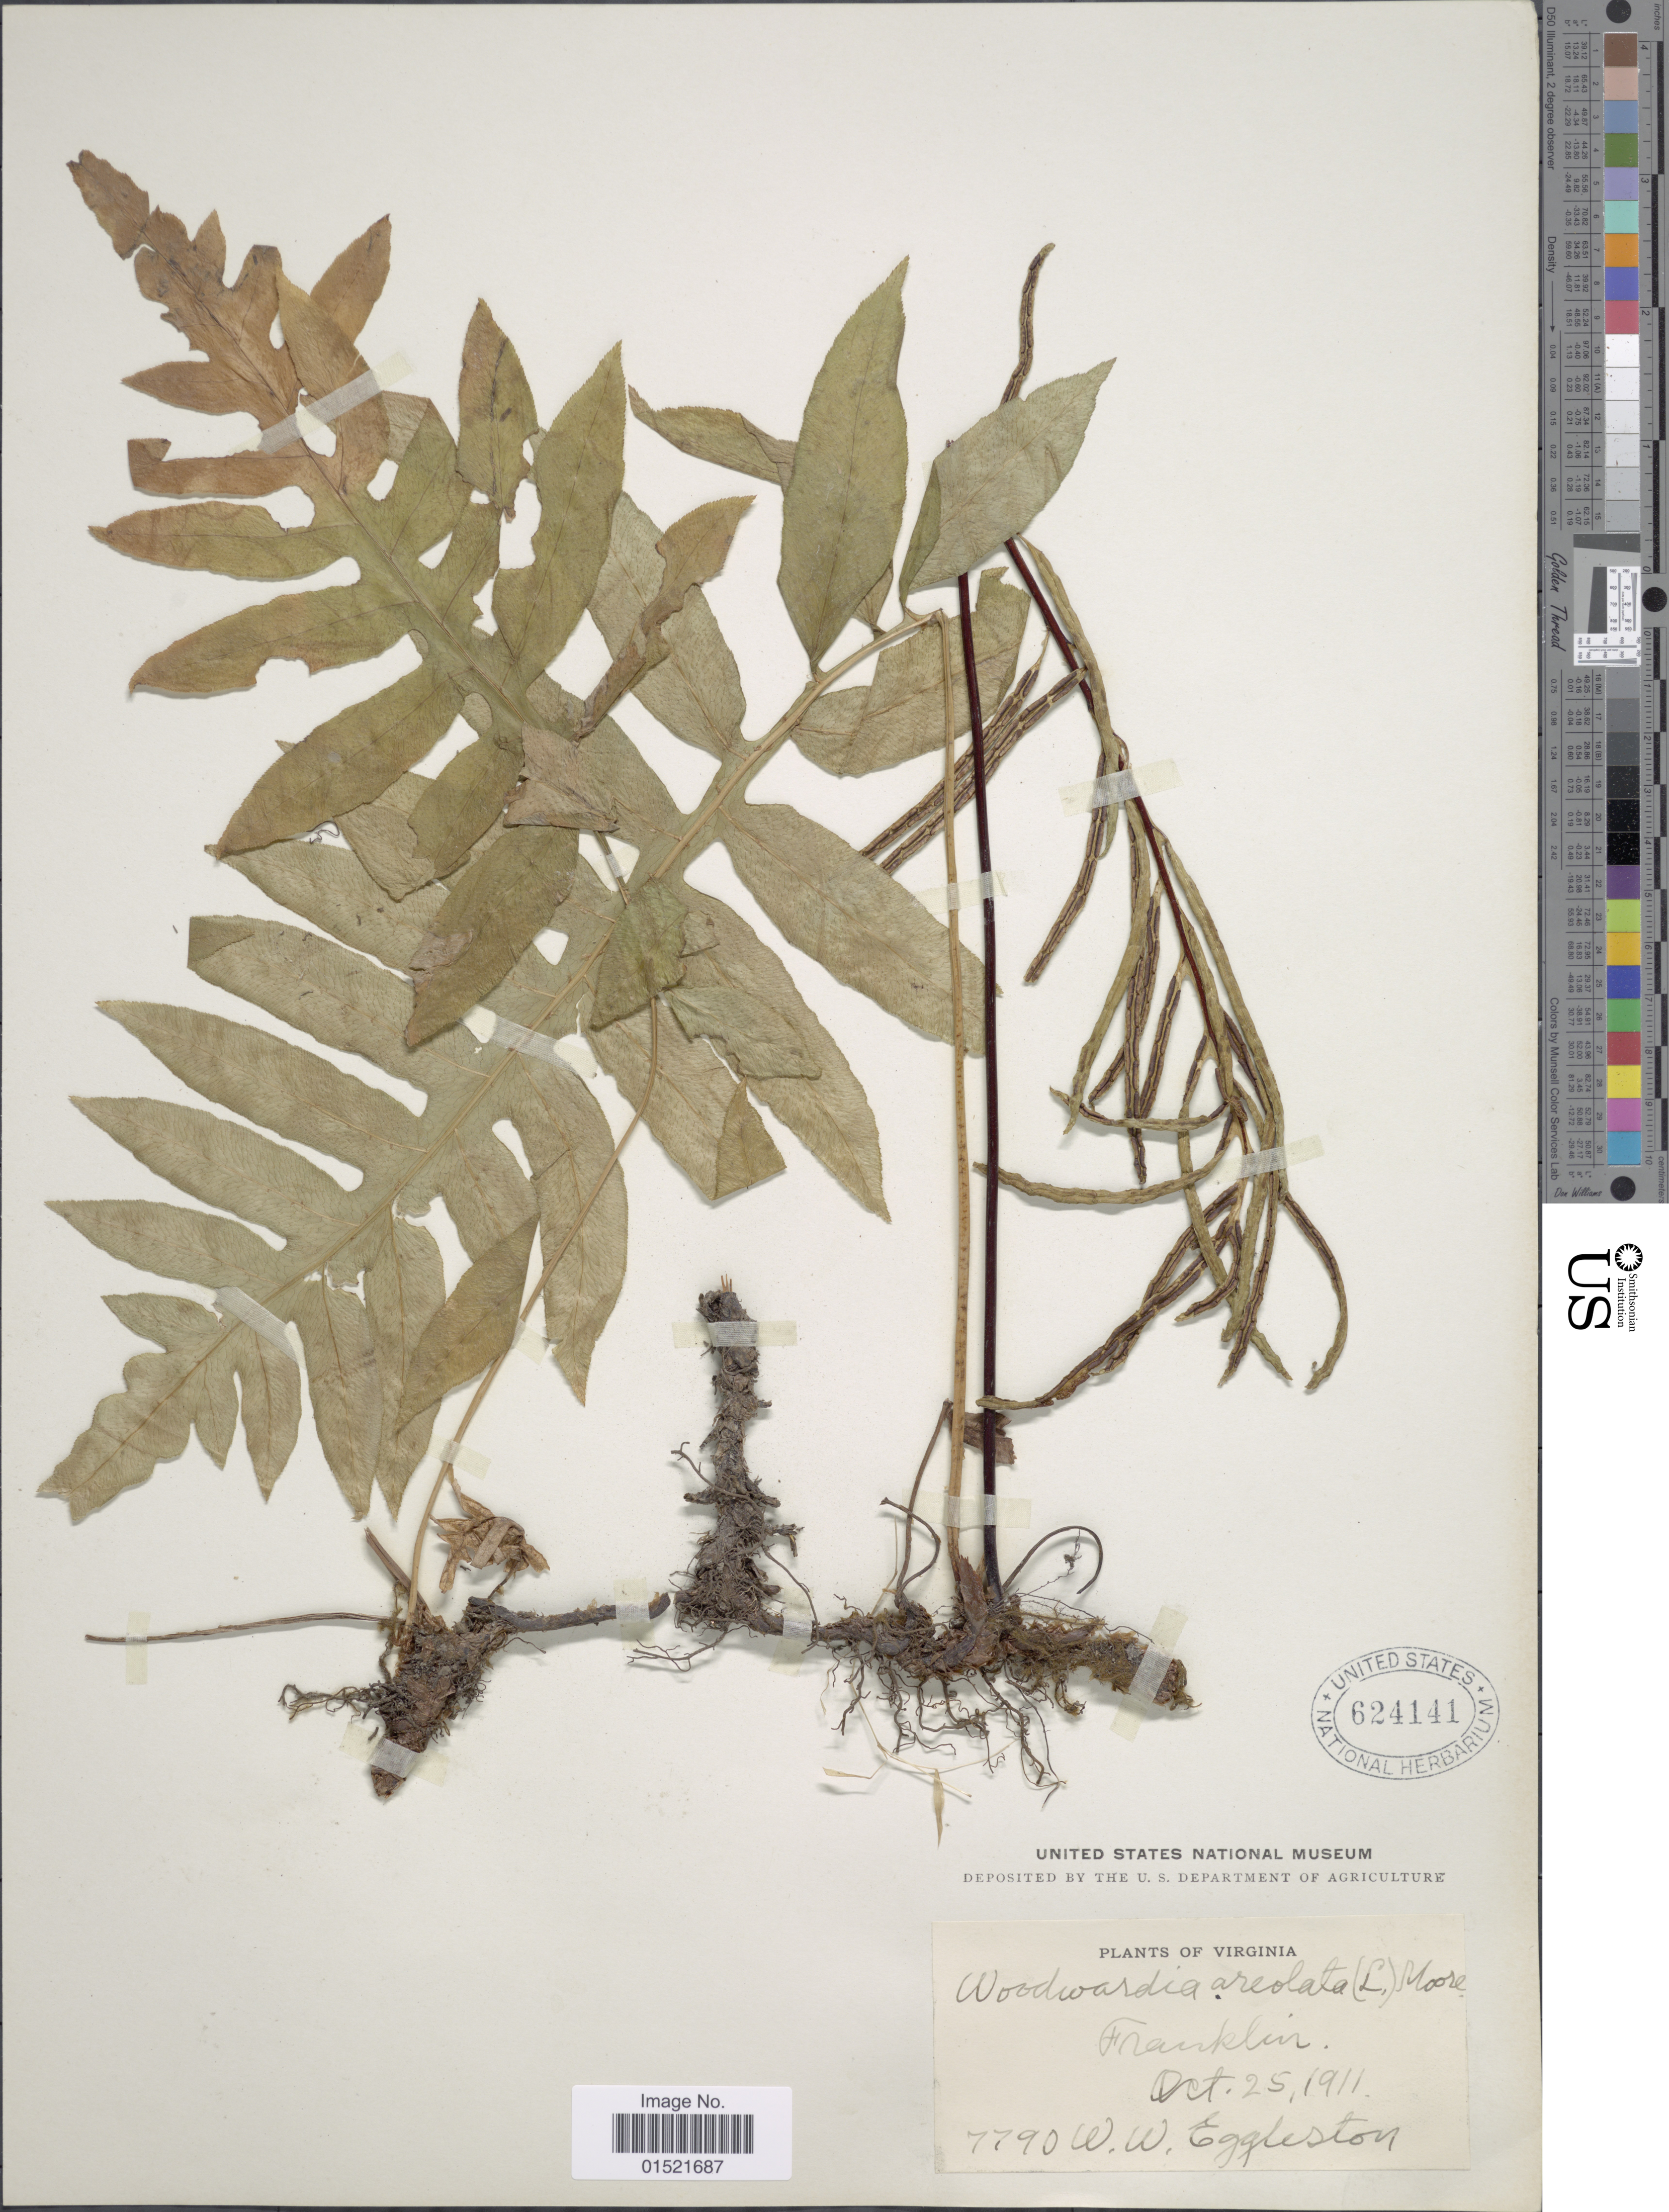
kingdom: Plantae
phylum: Tracheophyta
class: Polypodiopsida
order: Polypodiales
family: Blechnaceae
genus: Woodwardia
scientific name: Woodwardia areolata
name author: (L.) T. Moore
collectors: W. W. Eggleston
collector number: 7790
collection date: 1911-10-25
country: United States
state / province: Virginia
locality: Franklin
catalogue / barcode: US 624141